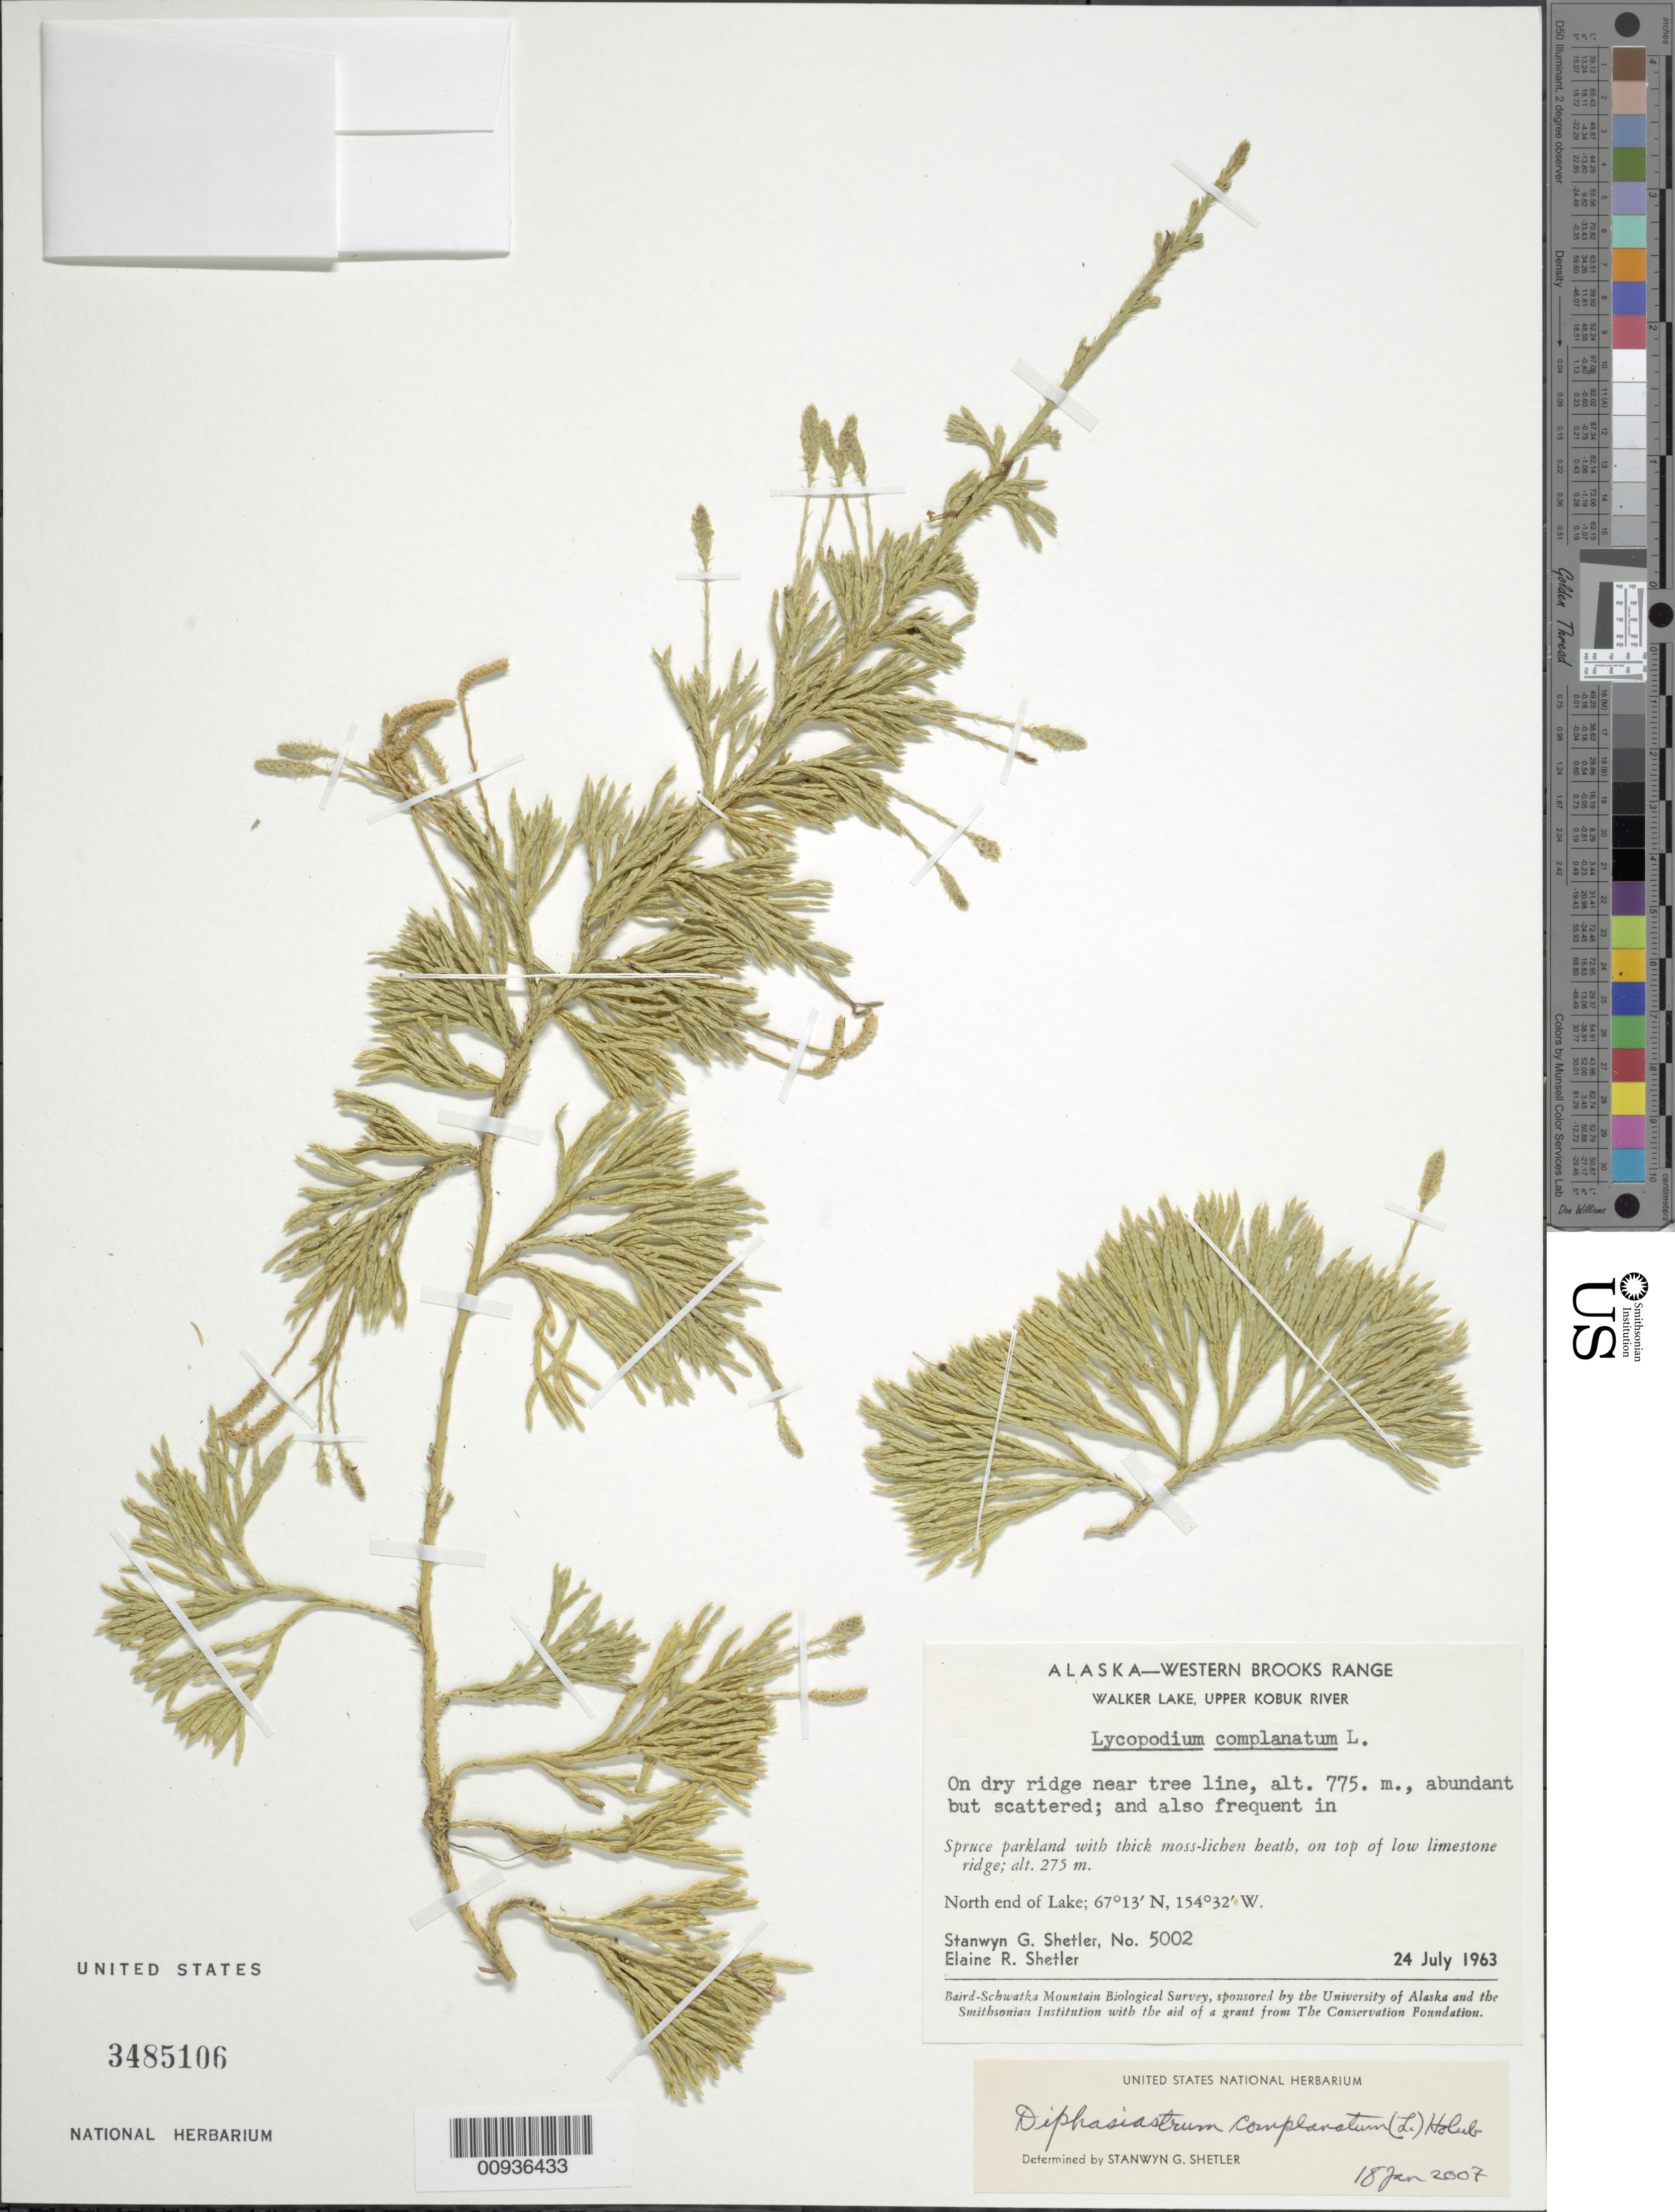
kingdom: Plantae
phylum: Tracheophyta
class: Lycopodiopsida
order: Lycopodiales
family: Lycopodiaceae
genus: Diphasiastrum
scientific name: Diphasiastrum complanatum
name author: (L.) Holub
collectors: S. Shetler & E. R. Shetler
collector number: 5002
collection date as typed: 24 Jul 1963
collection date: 1963-07-24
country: United States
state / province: Alaska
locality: North end of Walker Lake. Western Brooks Range, Upper Kobuk River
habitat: On dry ridge near tree line. Also frequent in spruce parkland with thick moss-lichen heath, on top of low limestone ridge.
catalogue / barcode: US 3485106